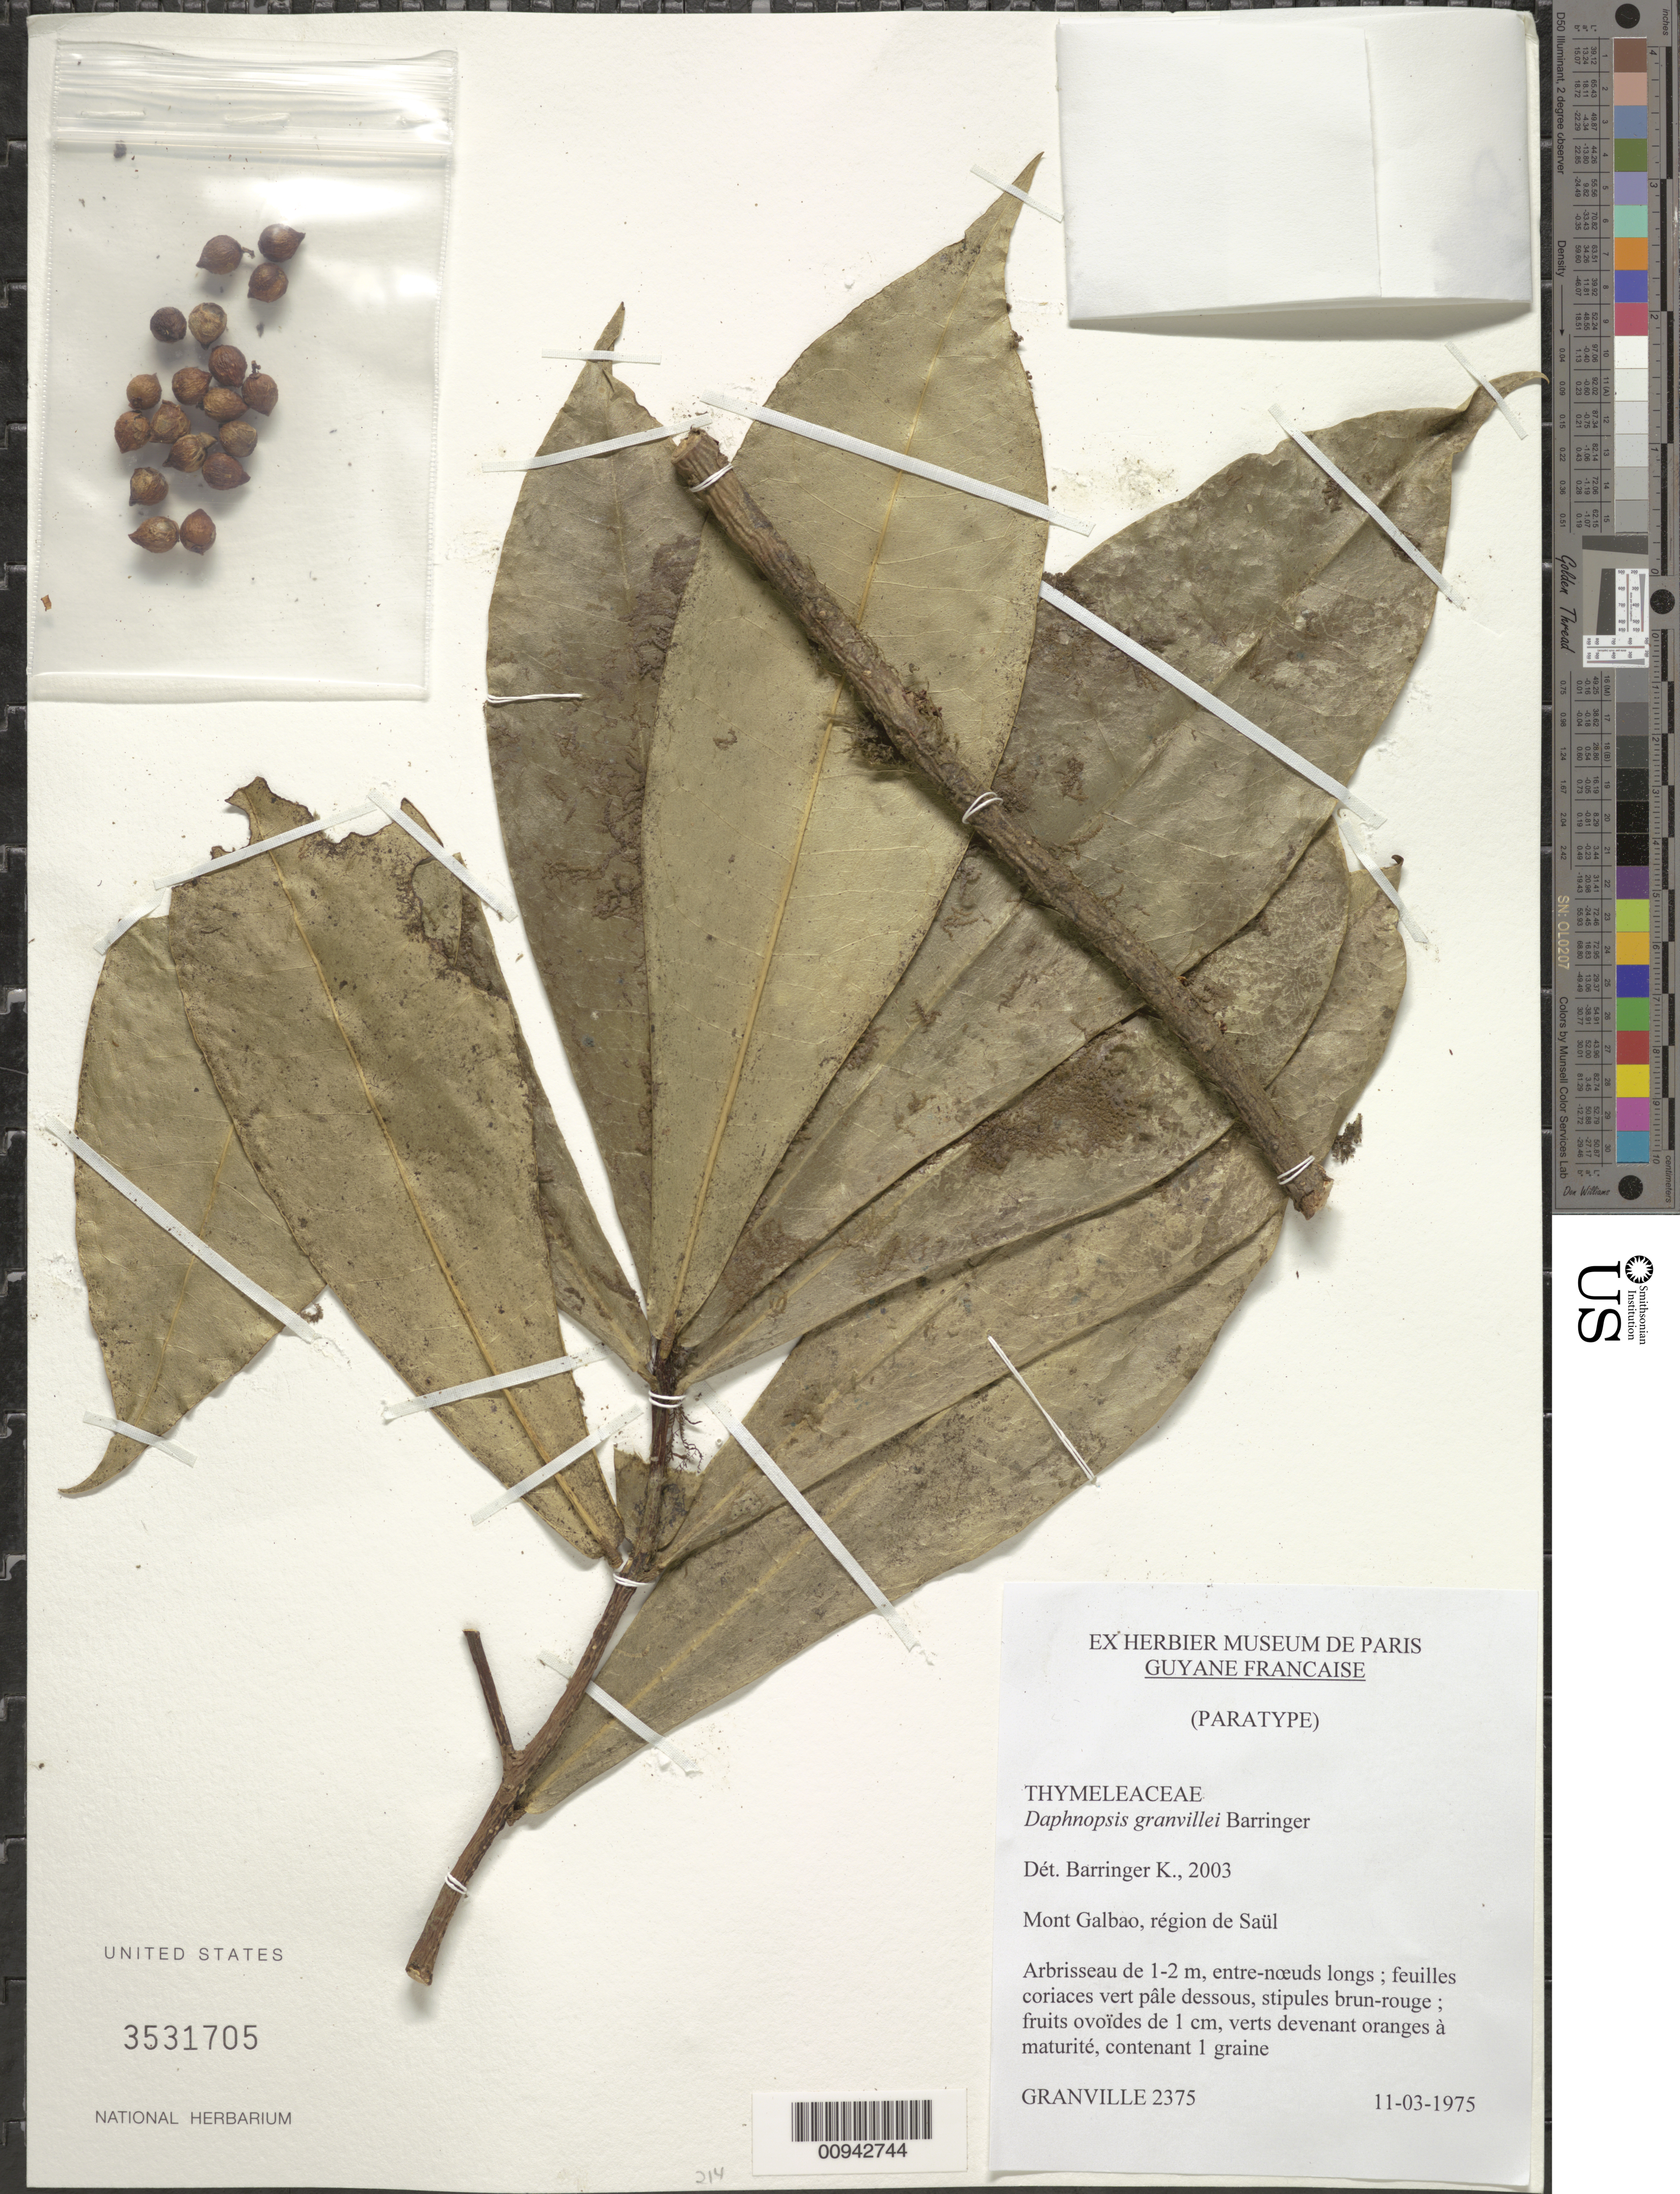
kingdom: Plantae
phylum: Tracheophyta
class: Magnoliopsida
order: Malvales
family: Thymelaeaceae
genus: Daphnopsis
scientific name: Daphnopsis granvillei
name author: Barringer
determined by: Barringer, K. A.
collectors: J.-J. de Granville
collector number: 2375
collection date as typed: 11-Mar-75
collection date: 1975-03-11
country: French Guiana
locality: Mont Galbao, region de Saul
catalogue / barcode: US 3531705